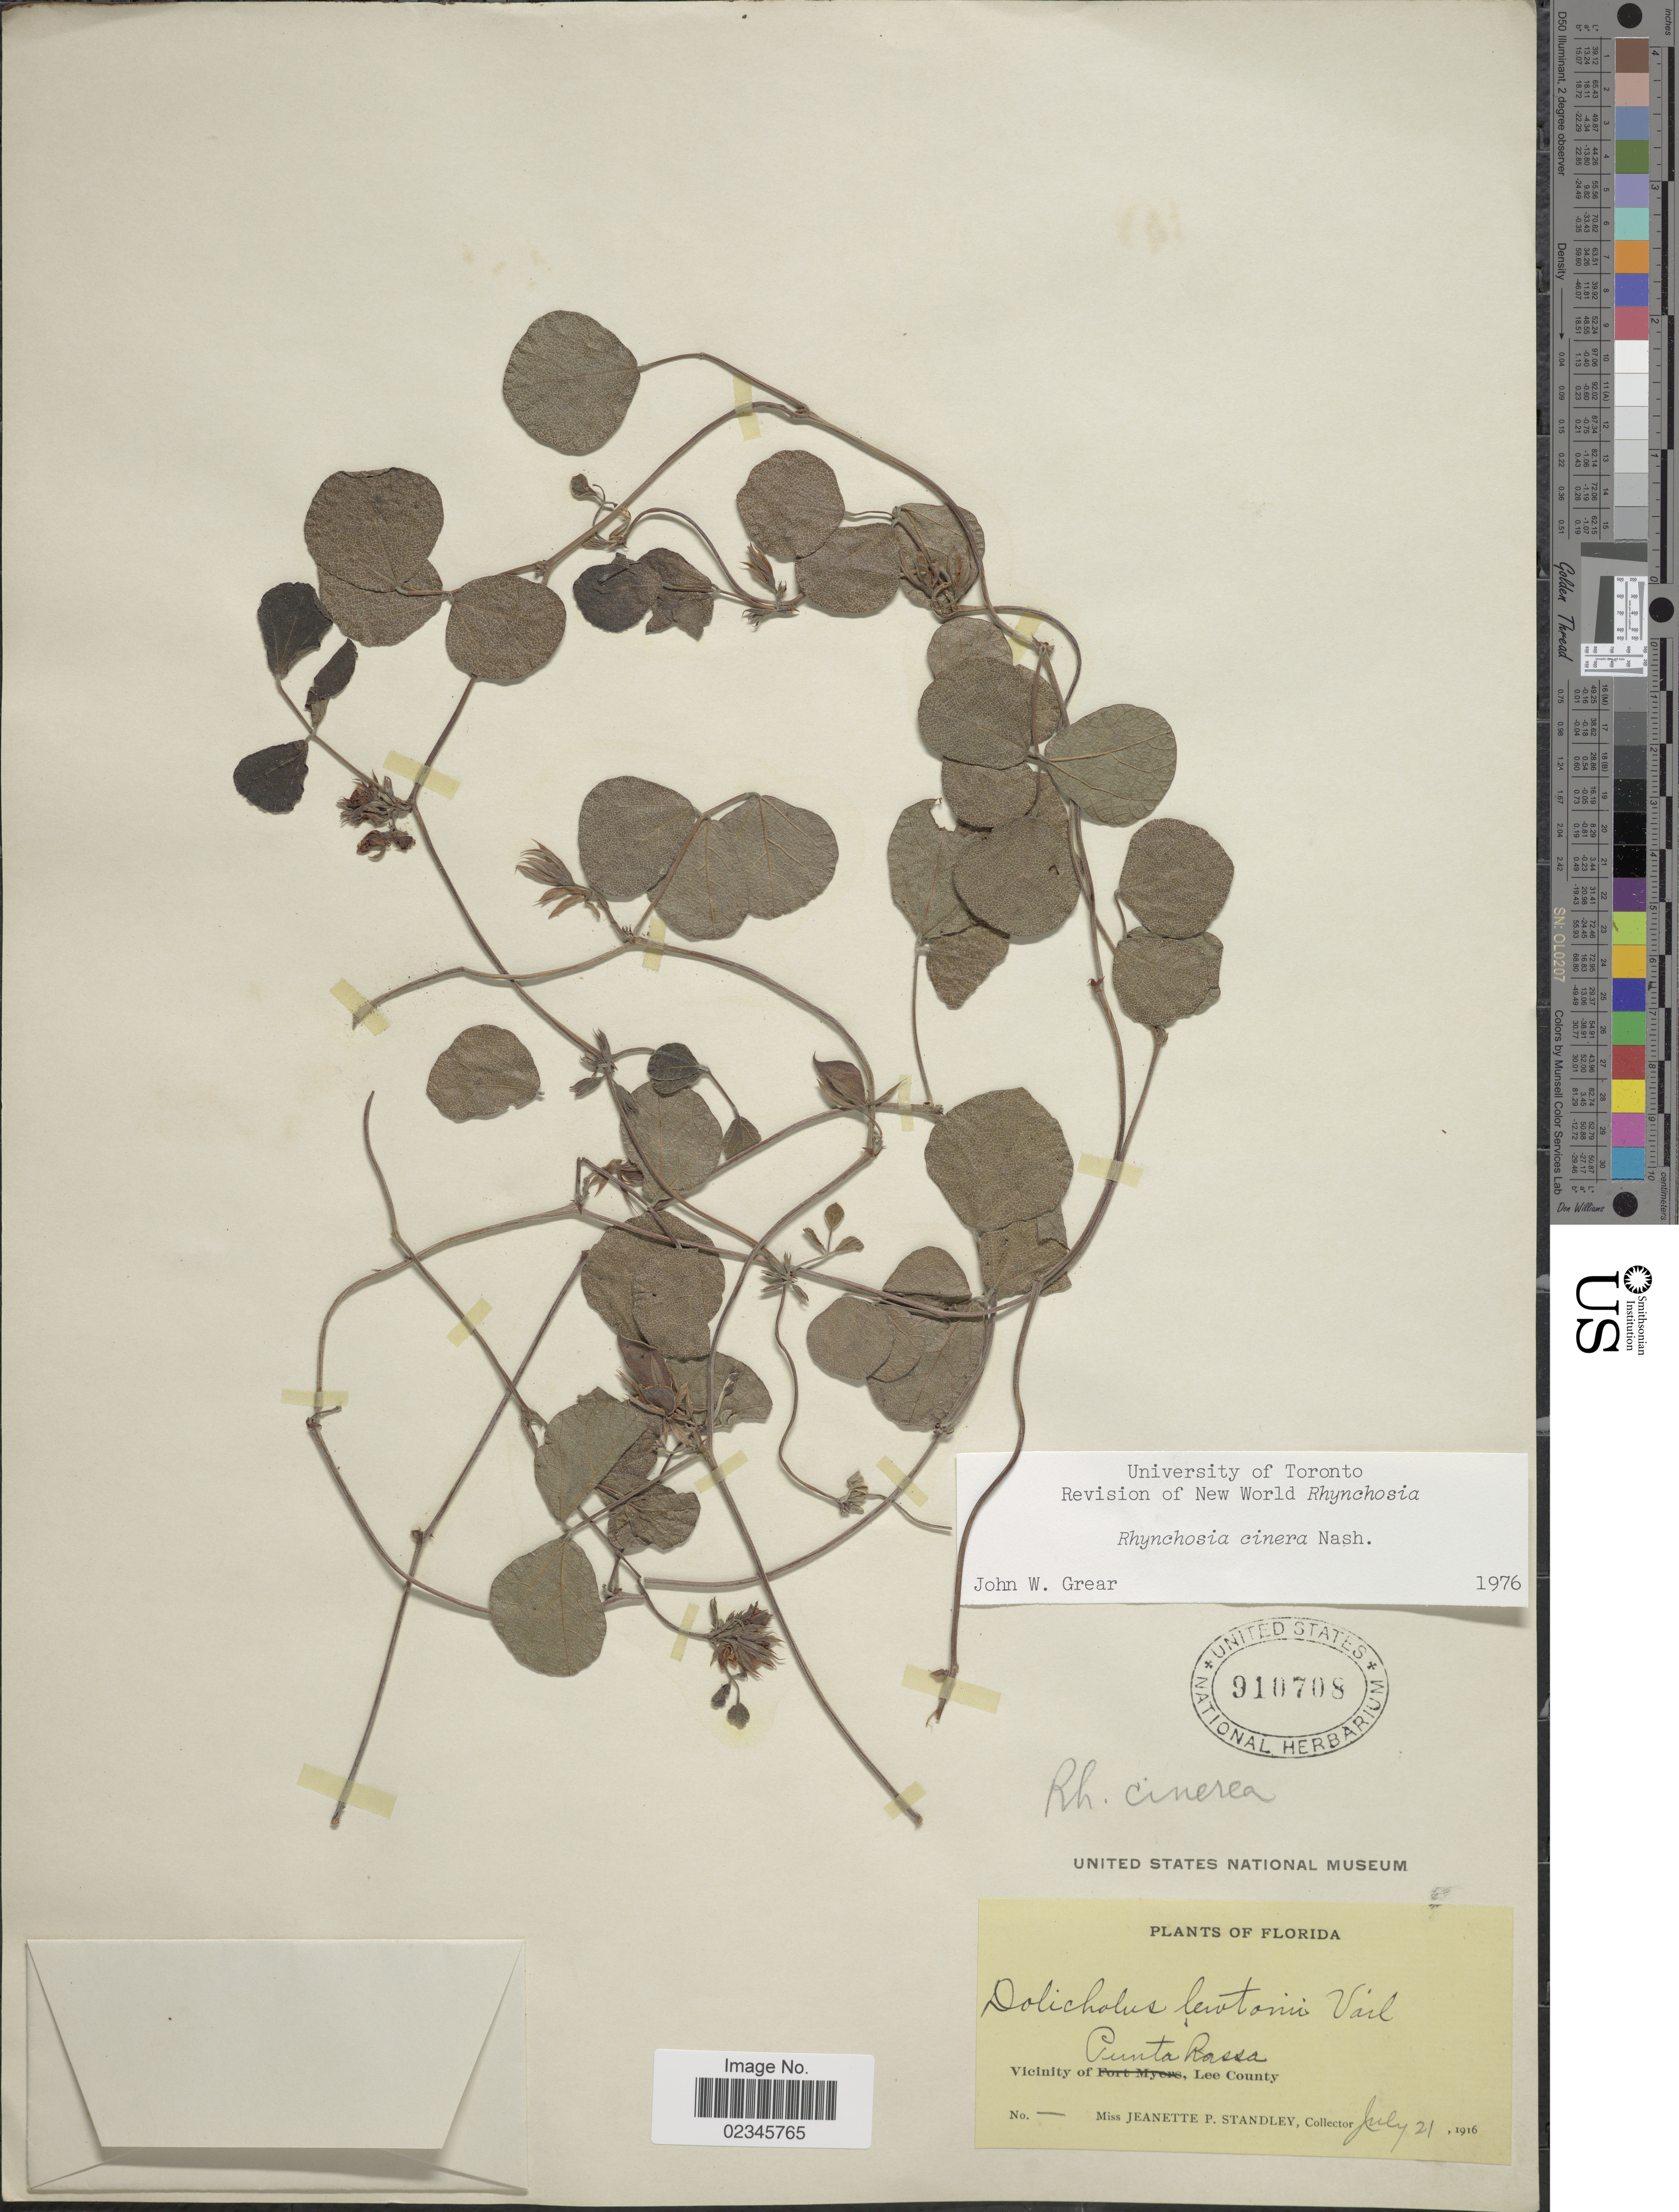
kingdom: Plantae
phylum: Tracheophyta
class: Magnoliopsida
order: Fabales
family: Fabaceae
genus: Cajanus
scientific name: Cajanus cinereus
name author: (F. Muell. ex Benth.) F. Muell.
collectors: J. P. Standley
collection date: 1916-07-21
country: United States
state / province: Florida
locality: Vicinity of Punta Rassa, Lee County.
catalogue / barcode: US 910708